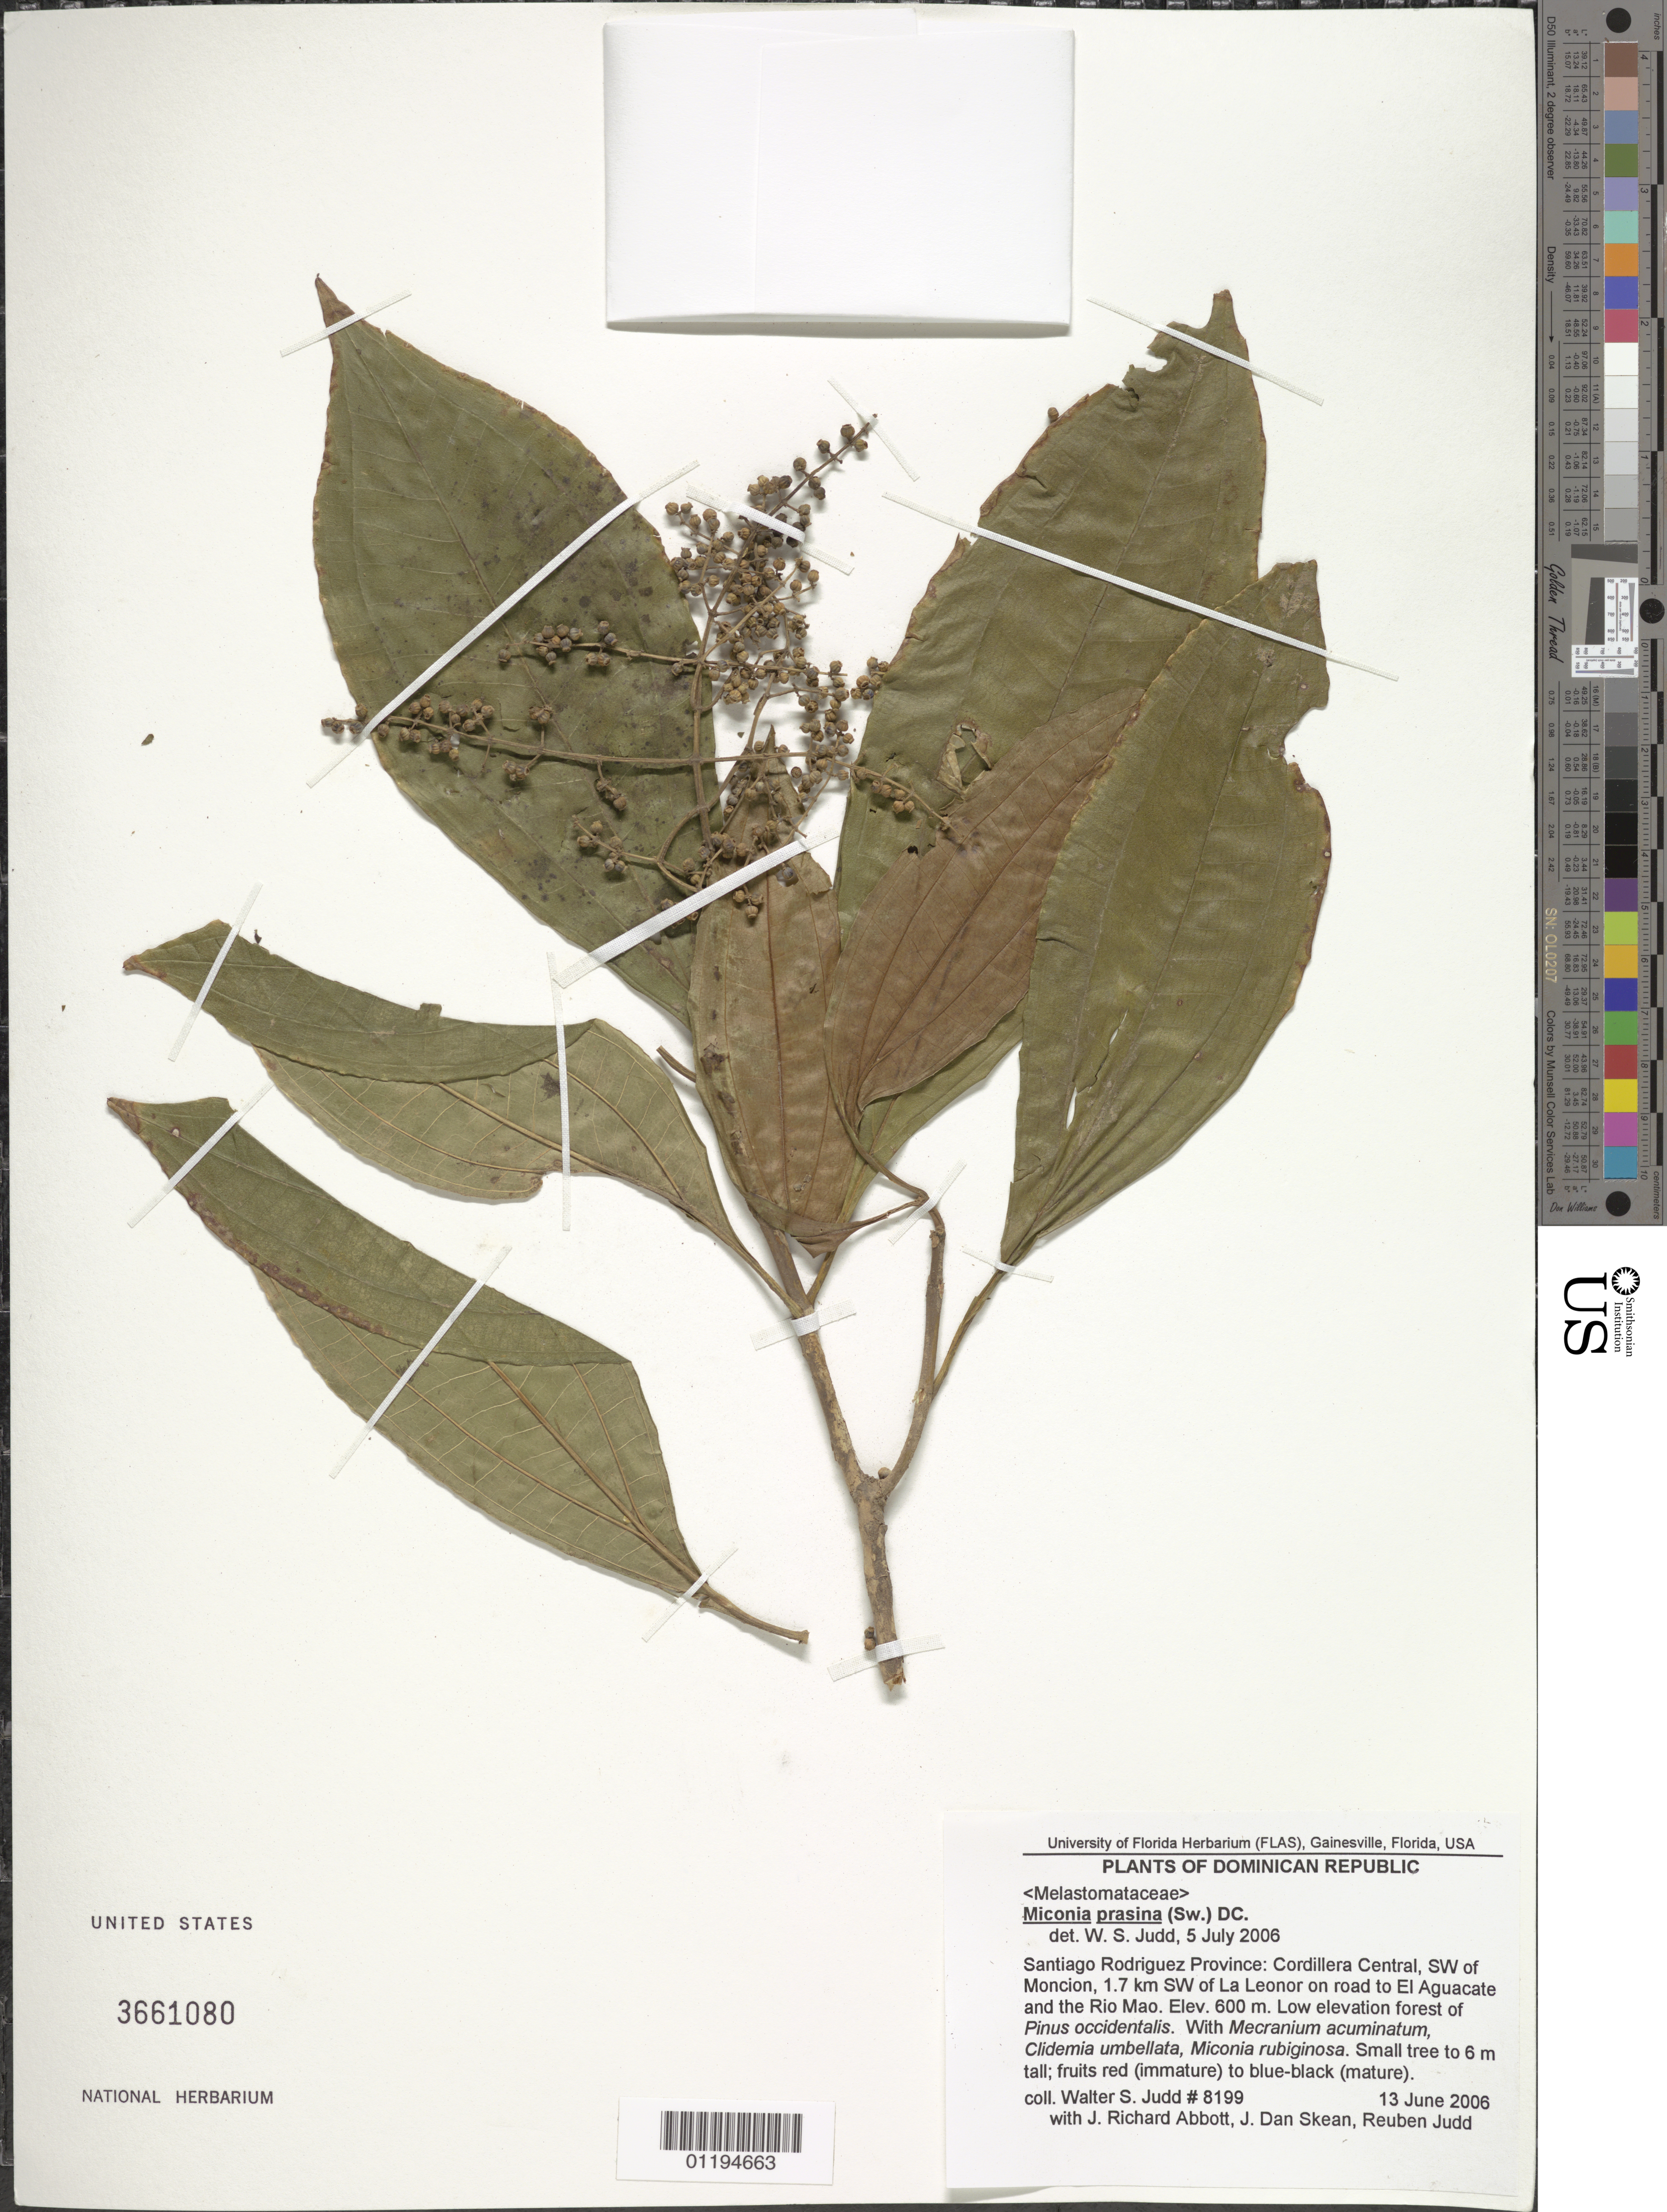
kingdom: Plantae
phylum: Tracheophyta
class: Magnoliopsida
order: Myrtales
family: Melastomataceae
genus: Miconia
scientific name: Miconia prasina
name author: (Sw.) DC.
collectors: W. S. Judd, J. R. Abbott, J. Skean & R. Judd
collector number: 8199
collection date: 2006-06-13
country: Dominican Republic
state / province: Santiago Rodriguez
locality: SW of Moncion, 1.7km SW of La Leonor on rd. to El Aguacate and the Rio Mao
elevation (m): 600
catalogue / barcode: US 3661080